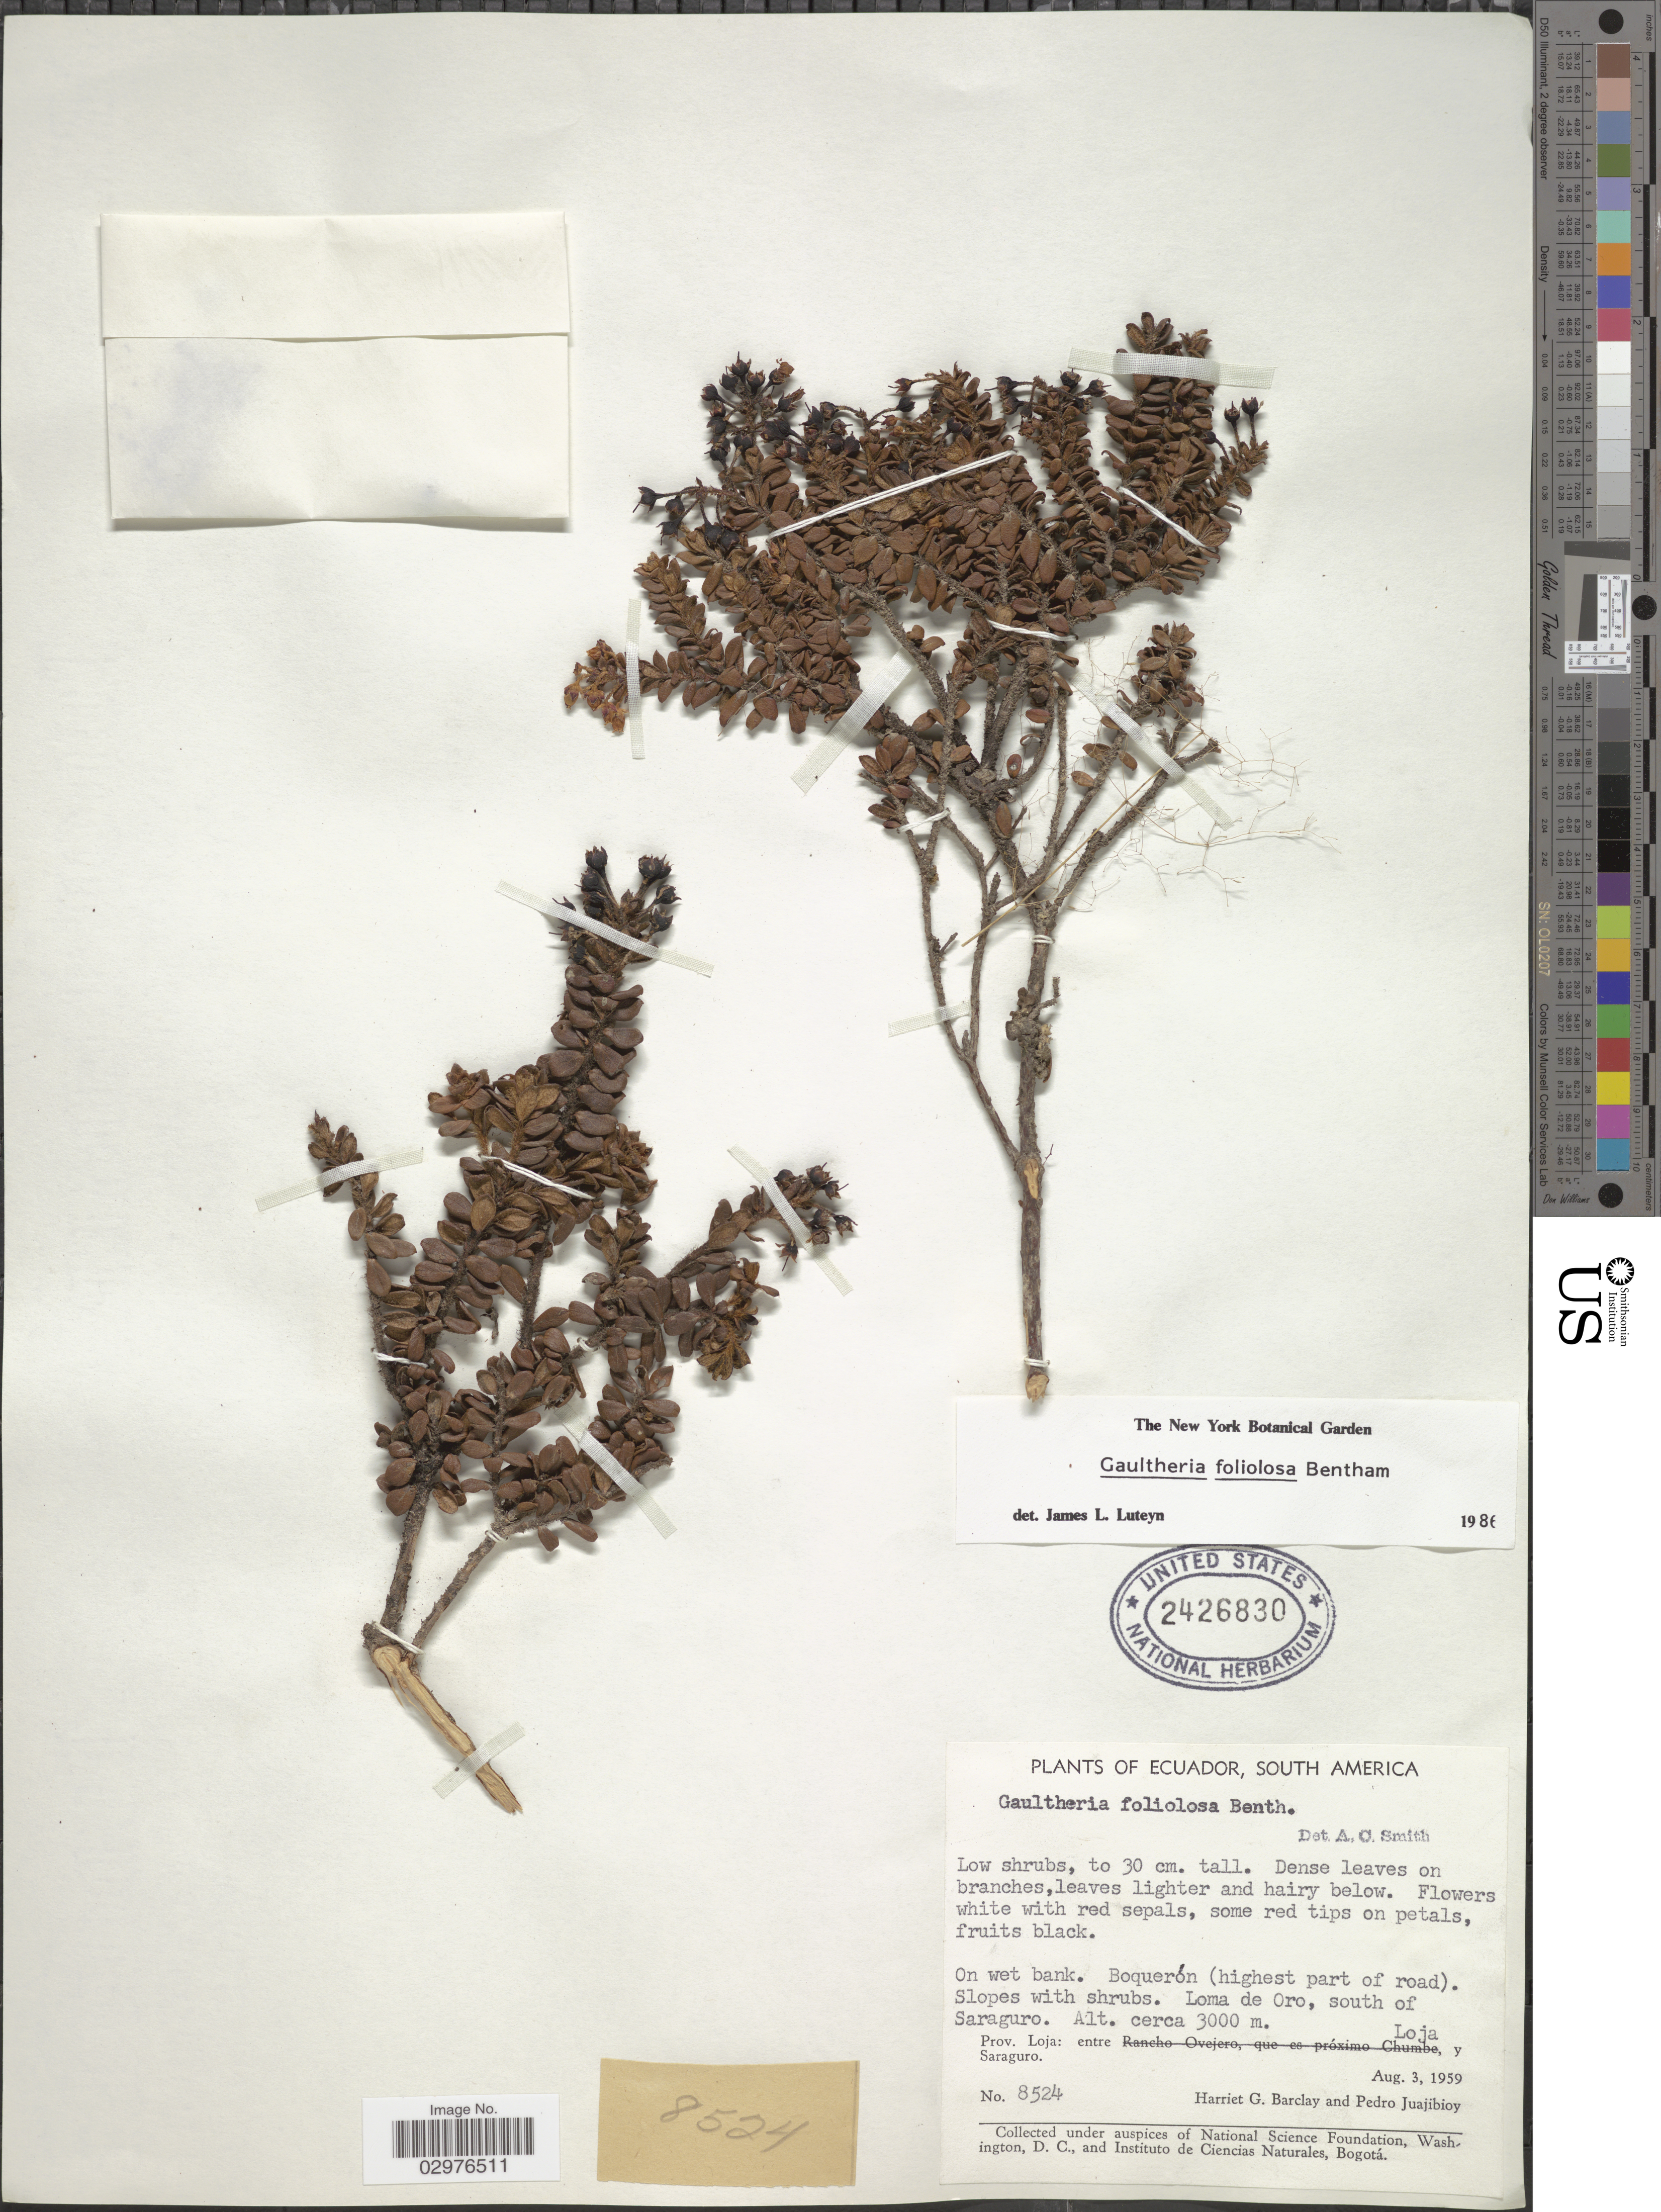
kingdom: Plantae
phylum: Tracheophyta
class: Magnoliopsida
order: Ericales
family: Ericaceae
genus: Gaultheria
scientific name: Gaultheria foliolosa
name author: Benth.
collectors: H. G. Barclay & P. Juajibioy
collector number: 8524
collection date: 1959-08-03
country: Ecuador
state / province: Loja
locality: Loma de Oro, south of Saraguro. Entre Loja y Saraguro.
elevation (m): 3000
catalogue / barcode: US 2426830